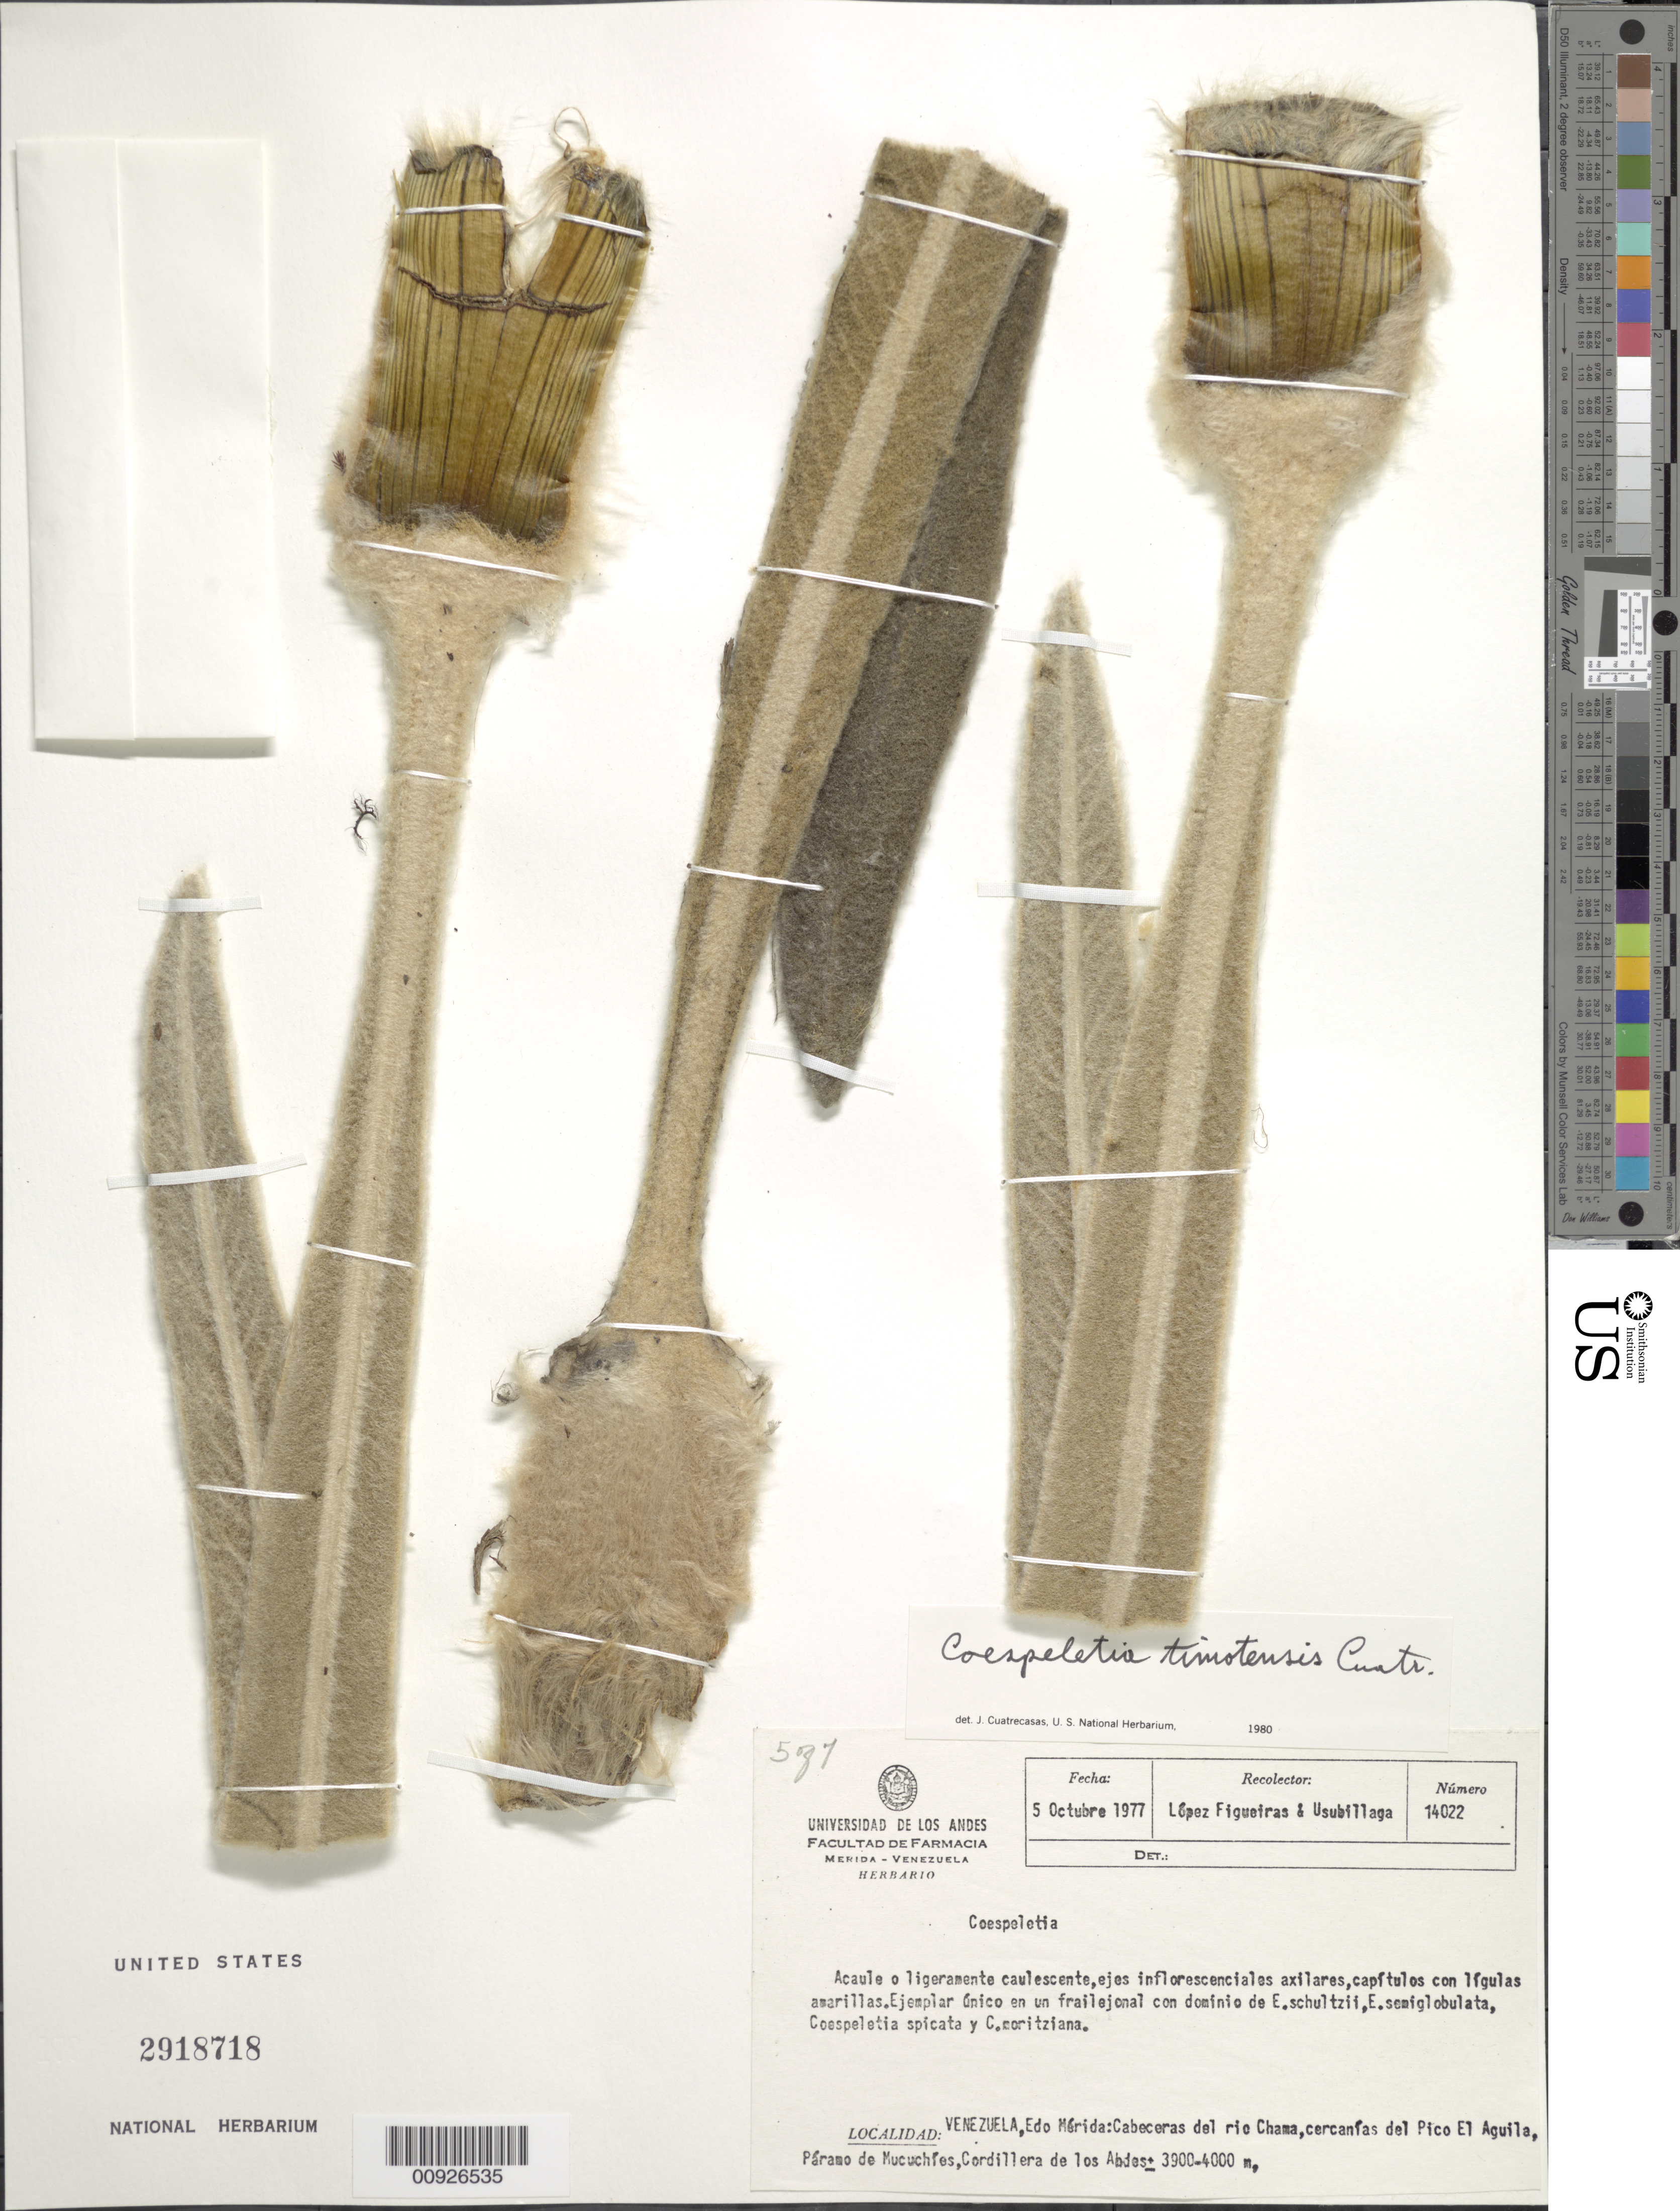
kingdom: Plantae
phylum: Tracheophyta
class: Magnoliopsida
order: Asterales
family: Asteraceae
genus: Coespeletia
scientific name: Coespeletia timotensis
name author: (Cuatrec.) Cuatrec.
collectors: M. López Figueiras & -- Usubillaga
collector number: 14022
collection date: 1977-10-05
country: Venezuela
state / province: Mérida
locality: P. de Mucuchíes. Cabeceras del Río Chama, cercanías del Pico El Águila.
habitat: Ejemplar único en un frailejonal con dominio de Espeletia schultzii, E. semiglobulata, Coespeletia spicata y C. moritziana.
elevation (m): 3900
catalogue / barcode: US 2918718